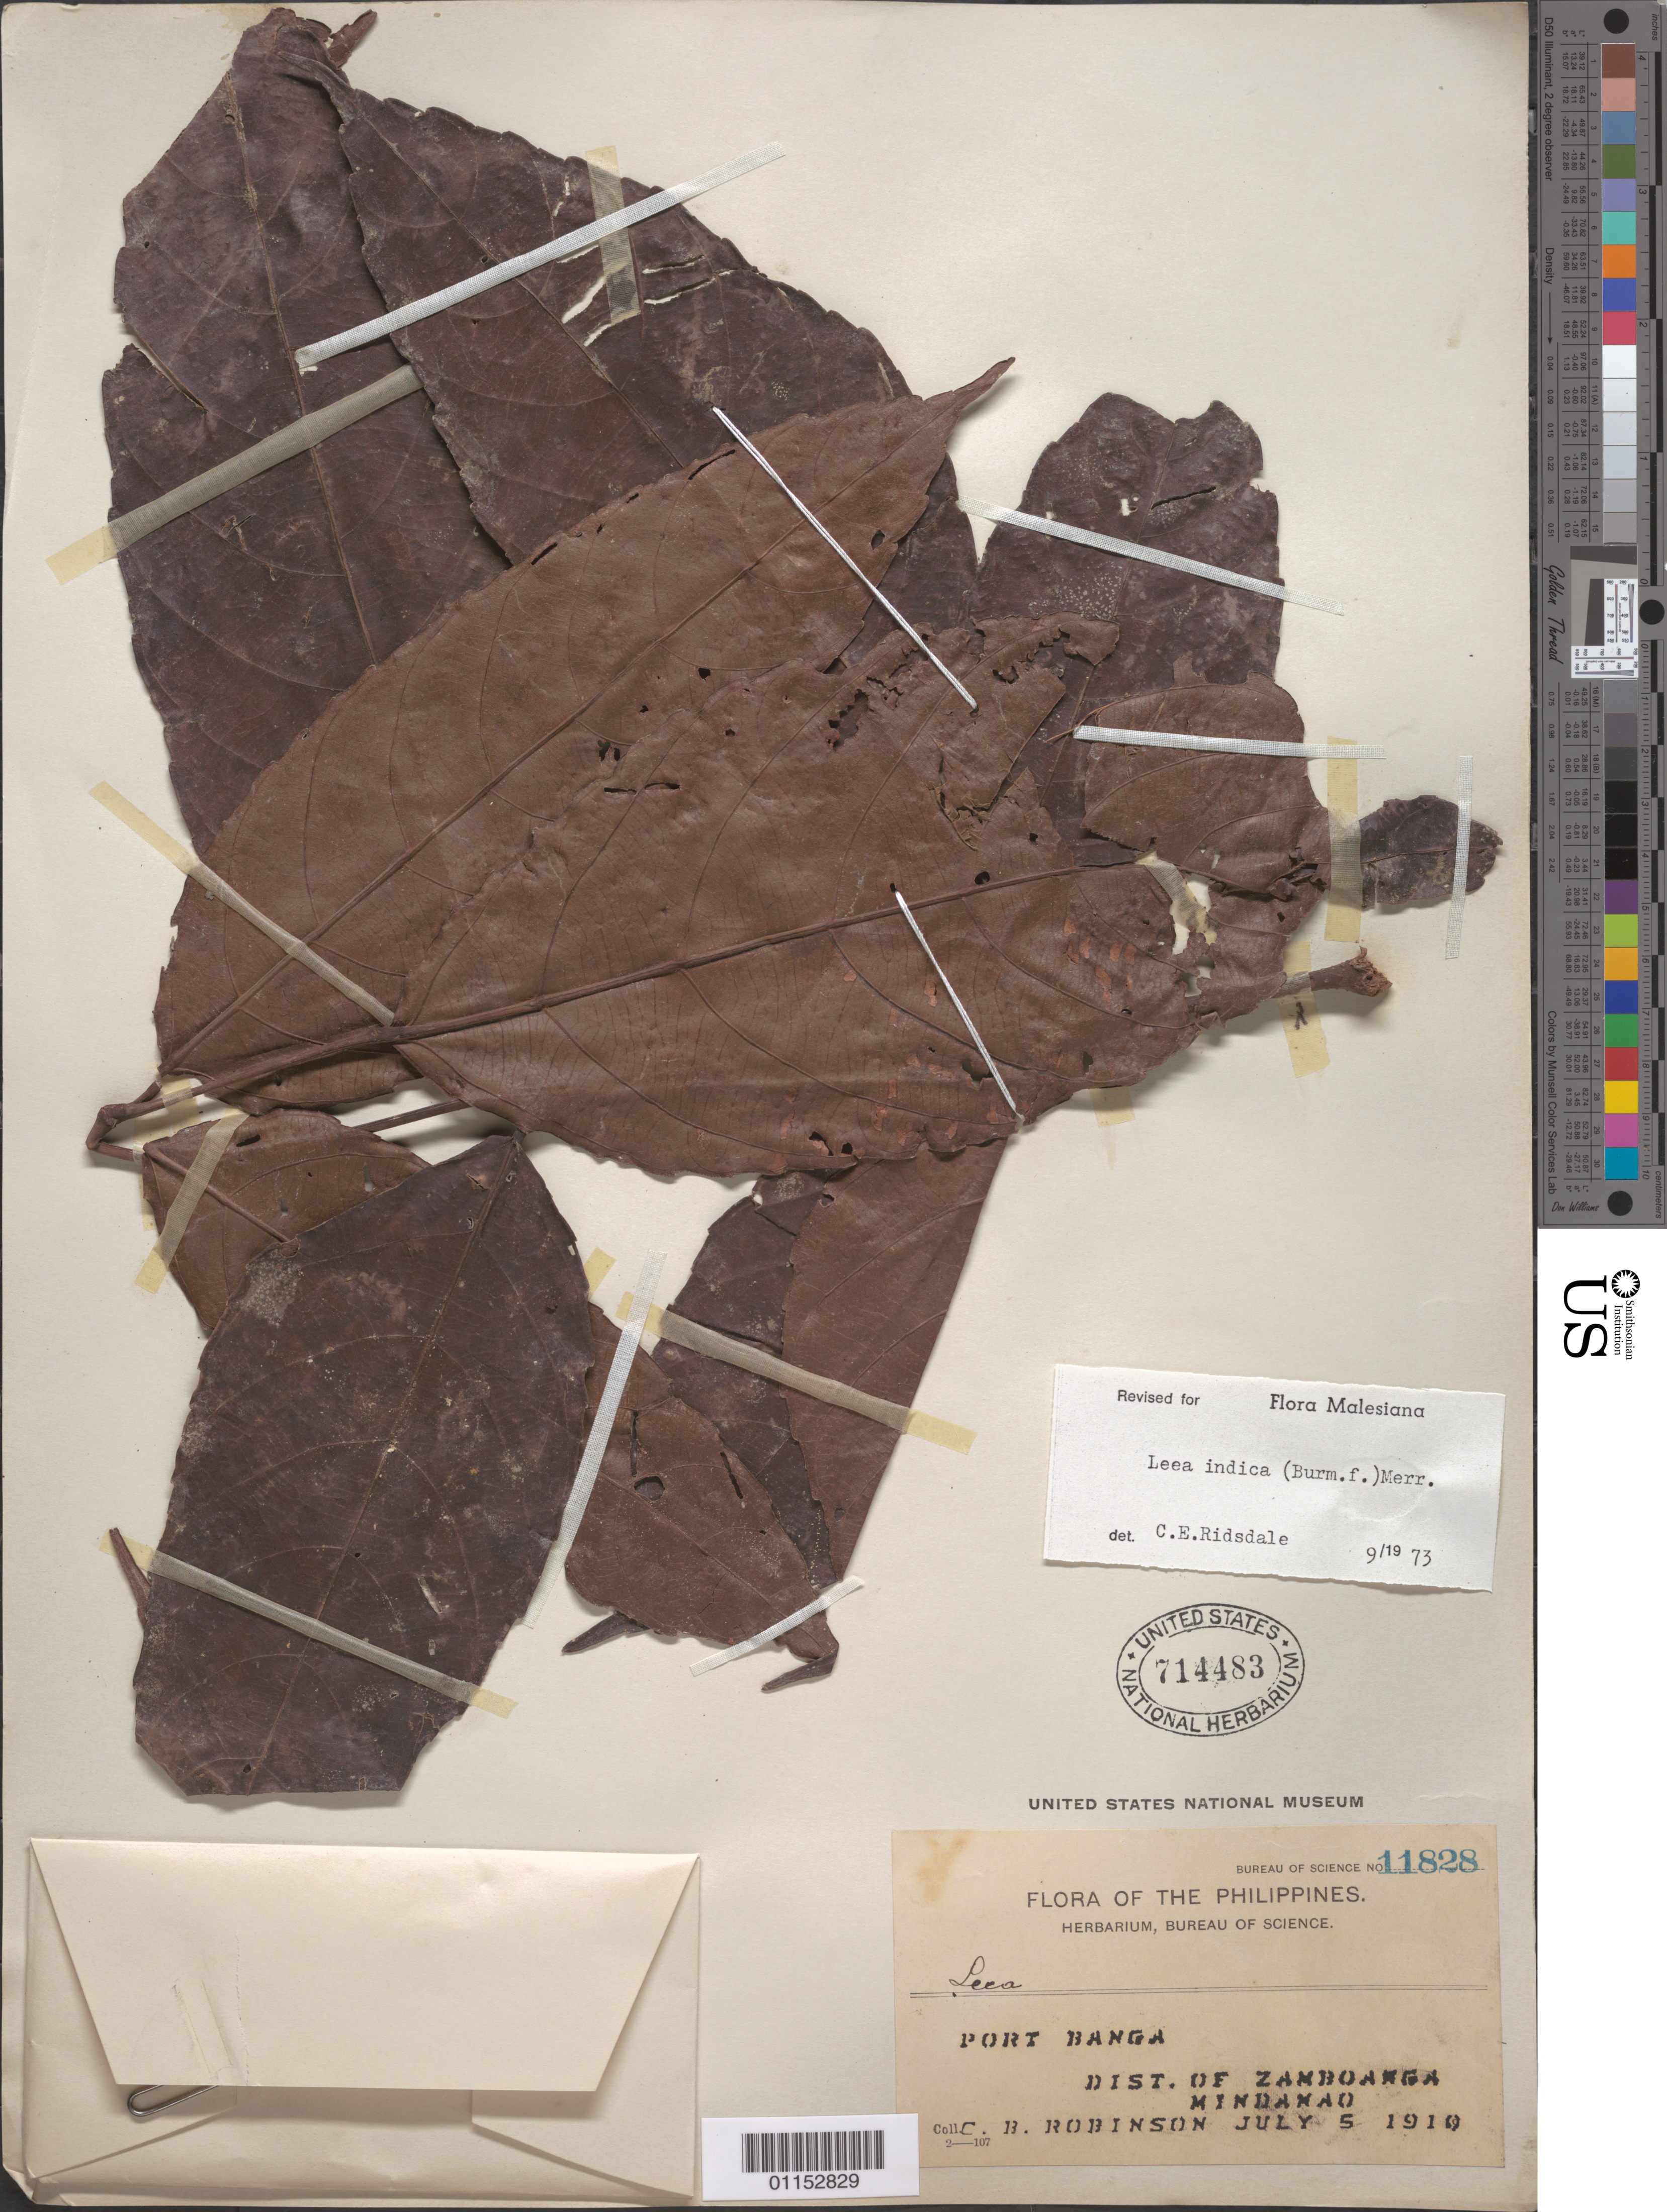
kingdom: Plantae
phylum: Tracheophyta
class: Magnoliopsida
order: Vitales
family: Vitaceae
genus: Leea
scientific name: Leea indica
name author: (Burm. f.) Merr.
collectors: C. Robinson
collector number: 11828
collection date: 1910-07-05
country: Philippines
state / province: Zamboanga Peninsula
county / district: Zamboanga del Sur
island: Mindanao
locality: Port Banga.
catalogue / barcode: US 714483